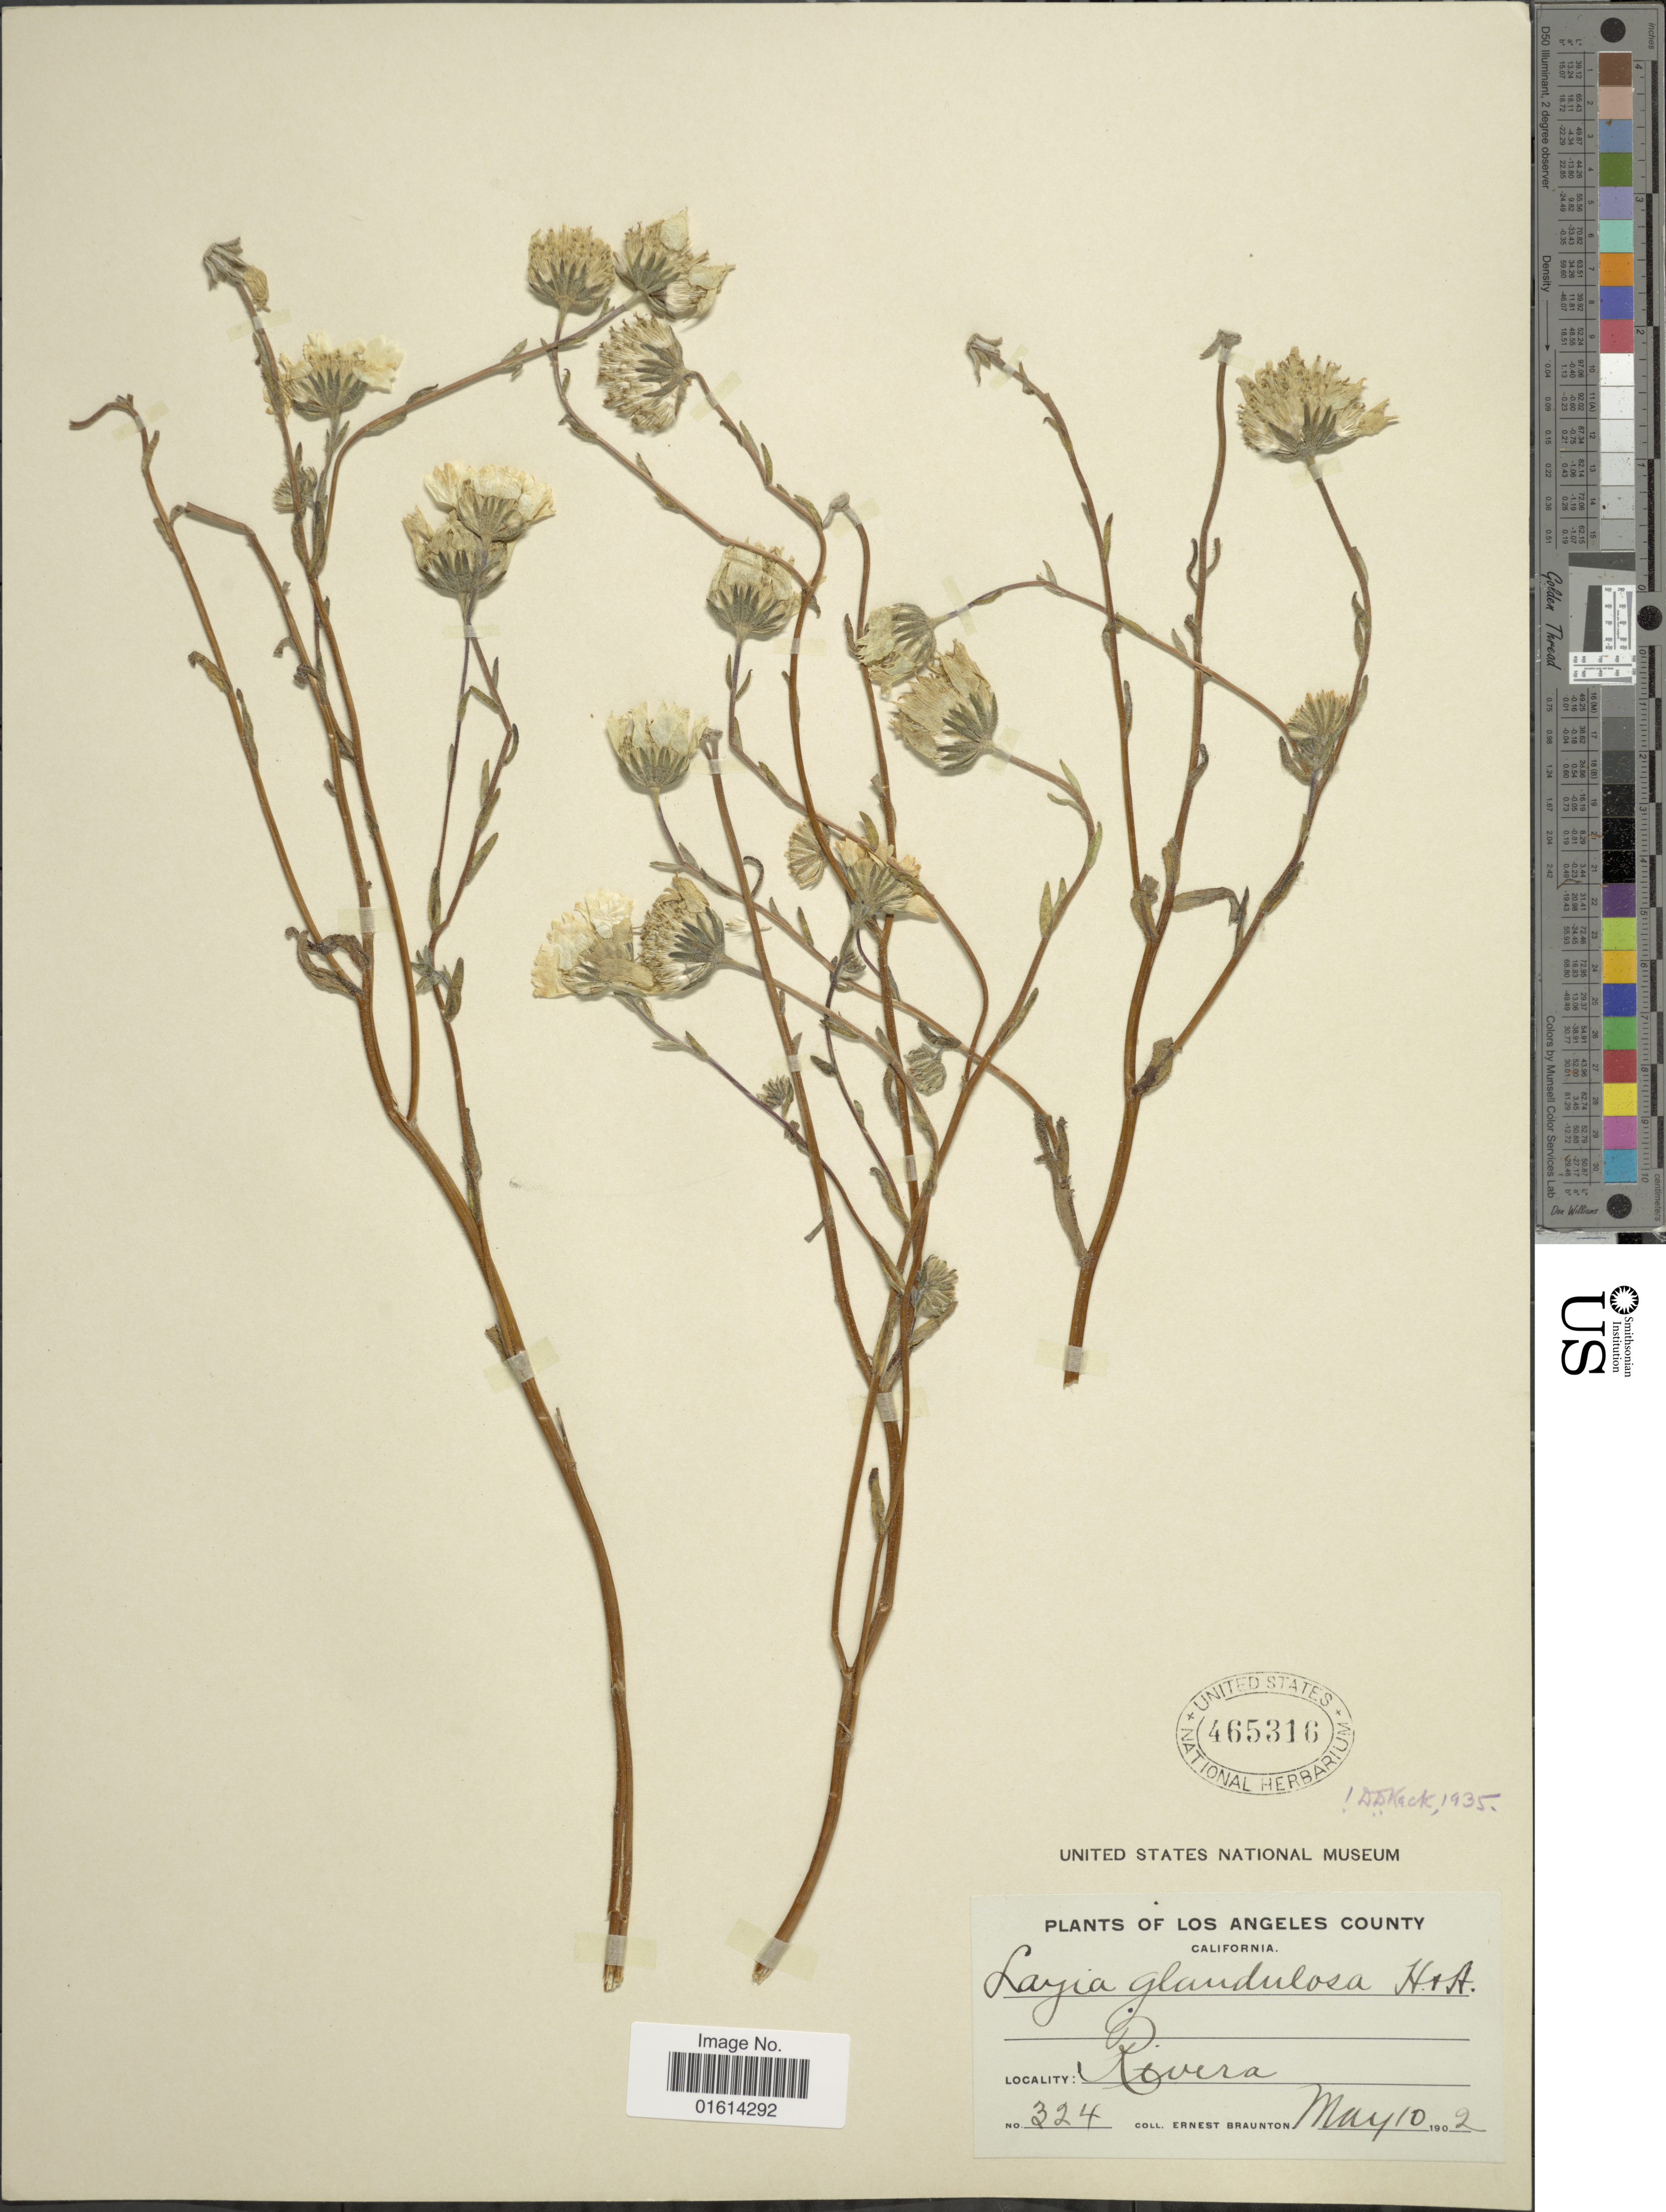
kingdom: Plantae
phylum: Tracheophyta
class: Magnoliopsida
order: Asterales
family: Asteraceae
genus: Layia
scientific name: Layia glandulosa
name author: Hook. & Arn.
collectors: E. Braunton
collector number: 324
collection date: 1902-05-10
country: United States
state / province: California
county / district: Los Angeles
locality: Los Angeles County, Rivera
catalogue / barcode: US 465316